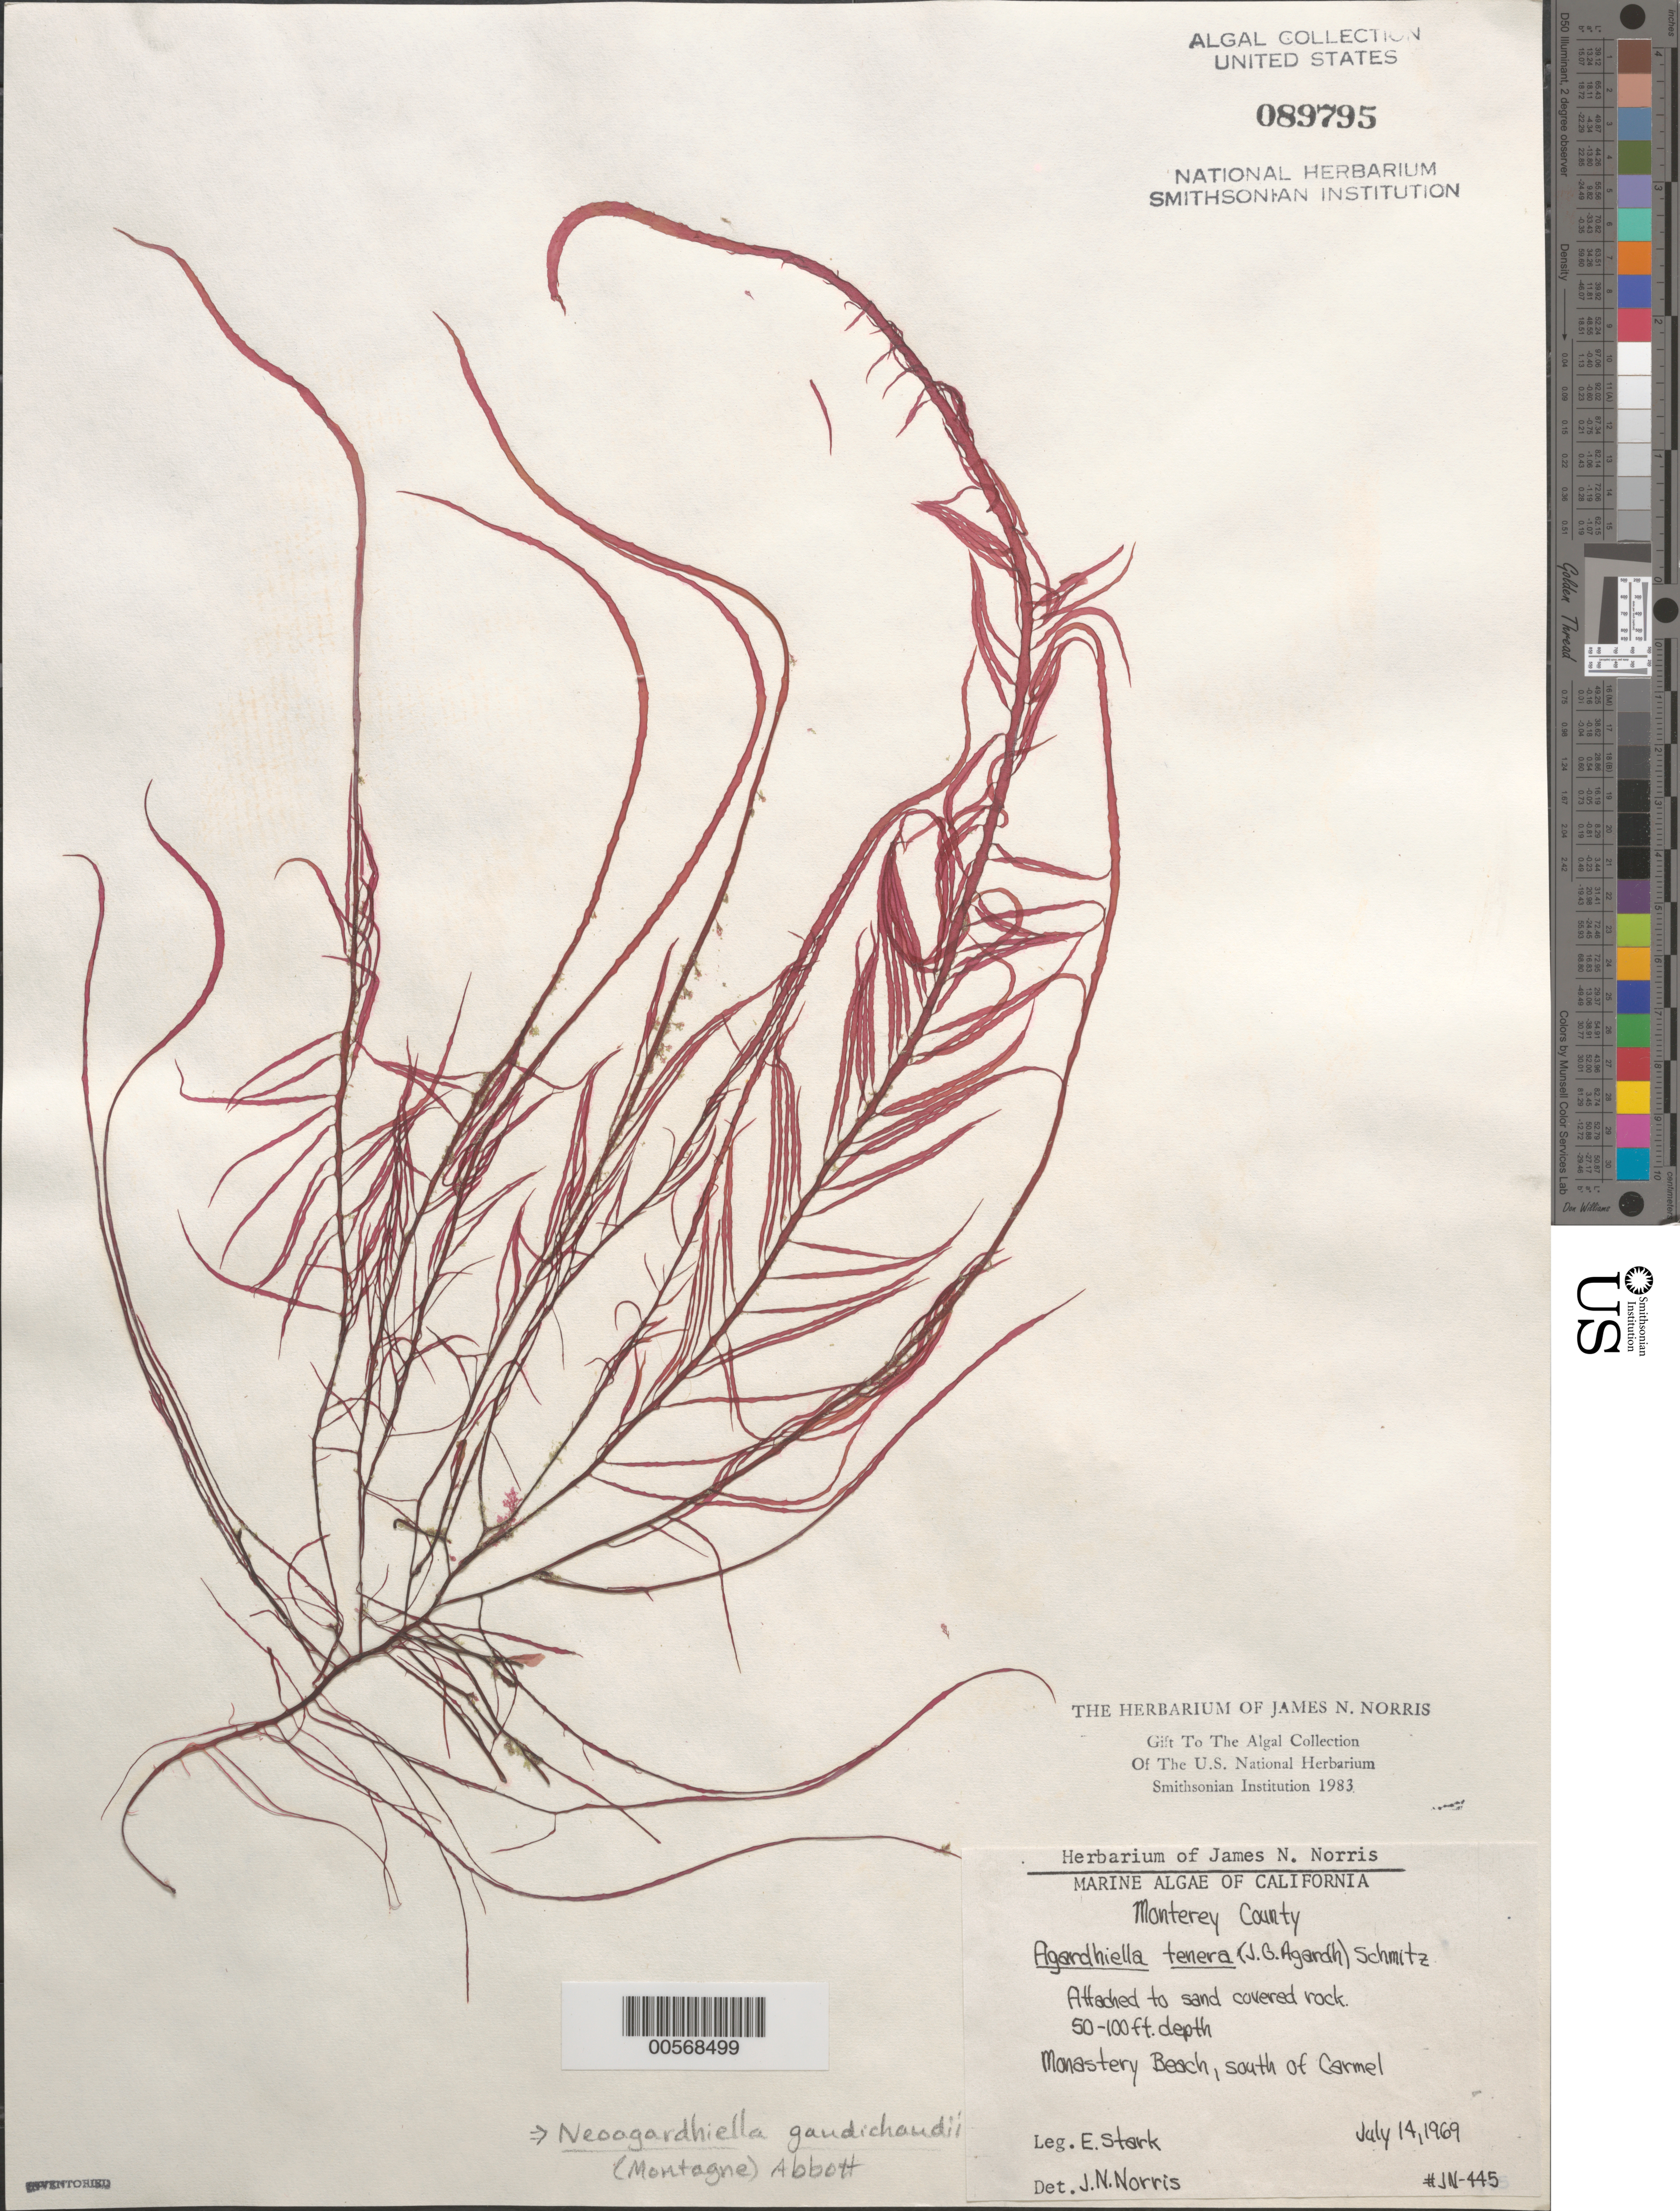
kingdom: Plantae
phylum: Rhodophyta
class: Florideophyceae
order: Gigartinales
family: Solieriaceae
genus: Sarcodiotheca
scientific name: Sarcodiotheca gaudichaudii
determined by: Algae name updating Project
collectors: E. Stark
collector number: JN-445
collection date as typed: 14 Jul 1969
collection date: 1969-07-14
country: United States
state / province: California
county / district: Monterey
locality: Monastery Beach, south of Carmel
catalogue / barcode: US 89795